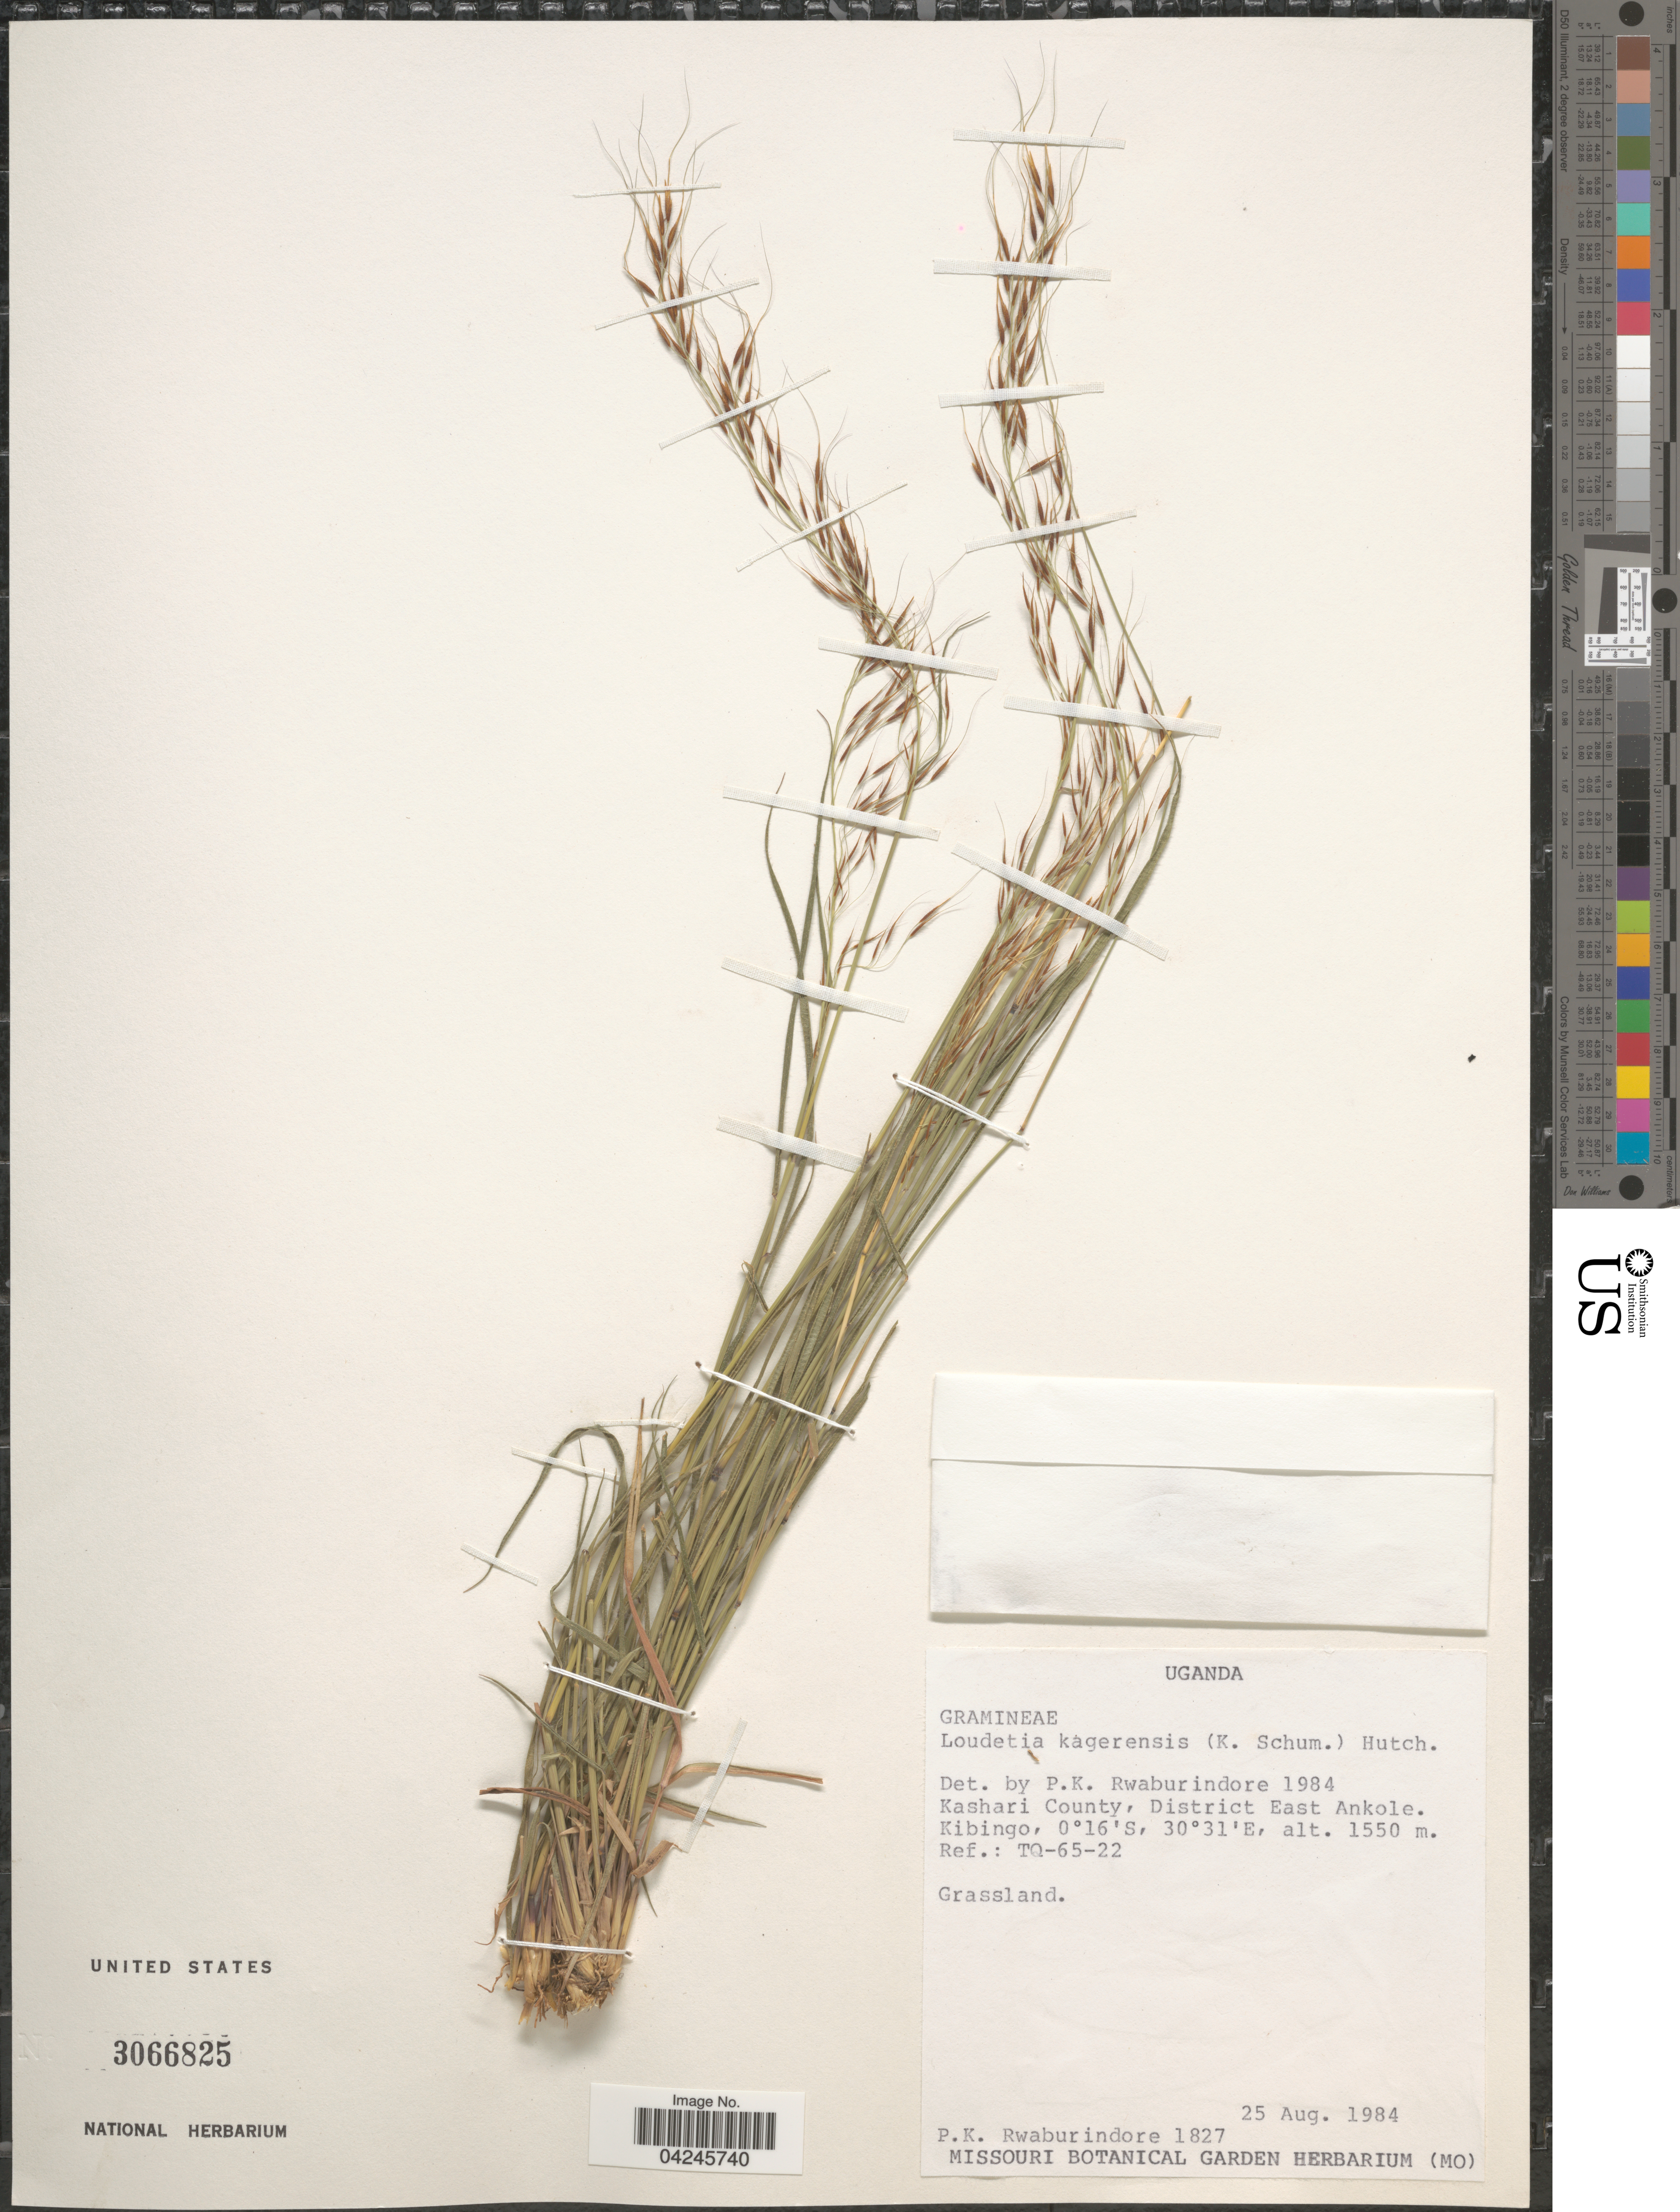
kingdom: Plantae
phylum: Tracheophyta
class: Liliopsida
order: Poales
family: Poaceae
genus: Loudetia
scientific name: Loudetia kagerensis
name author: (K. Schum.) Hutch.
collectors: P. Rwaburindore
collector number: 1827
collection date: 1984-08-25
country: Uganda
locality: Kashari County, District East Ankole. Kibingo. Reg.: TQ-65-22.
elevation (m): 1550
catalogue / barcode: US 3066825